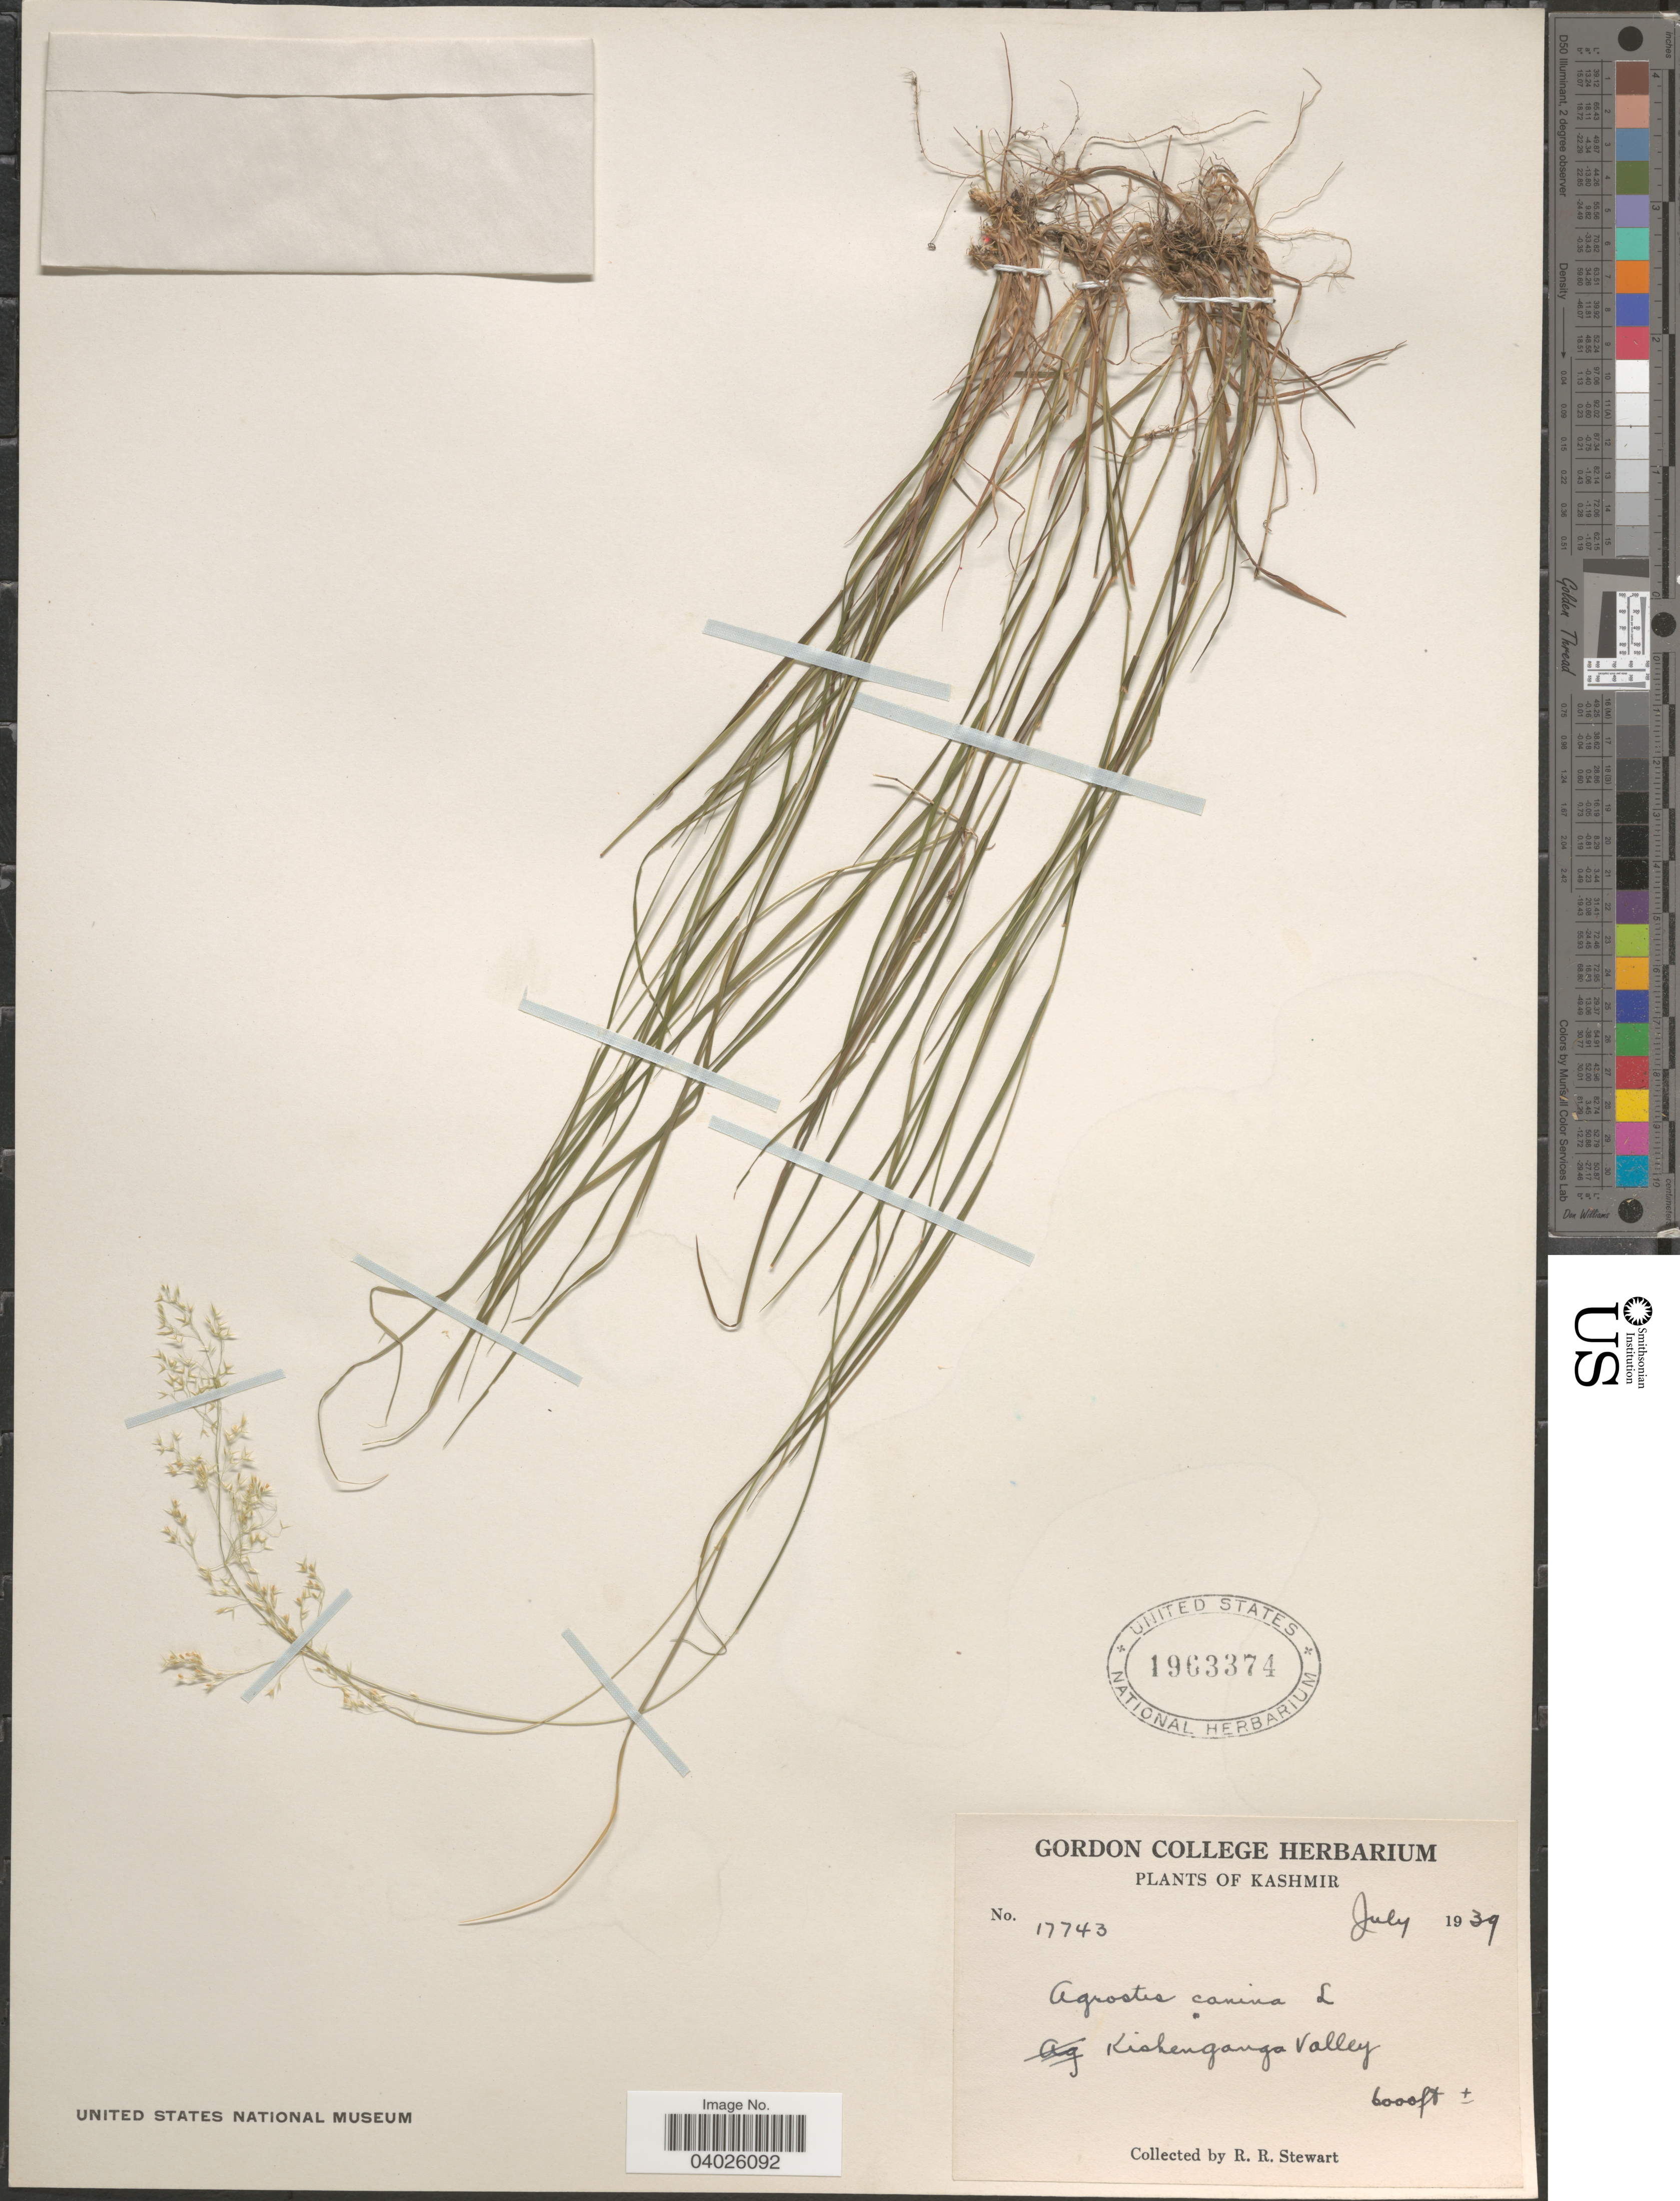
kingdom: Plantae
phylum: Tracheophyta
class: Liliopsida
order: Poales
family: Poaceae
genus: Agrostis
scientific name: Agrostis canina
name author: L.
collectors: R. Stewart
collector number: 17743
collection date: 1939-07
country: India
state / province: Jammu and Kashmir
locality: Kashmir. Kishenganga Valley.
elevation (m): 1829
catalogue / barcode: US 1963374